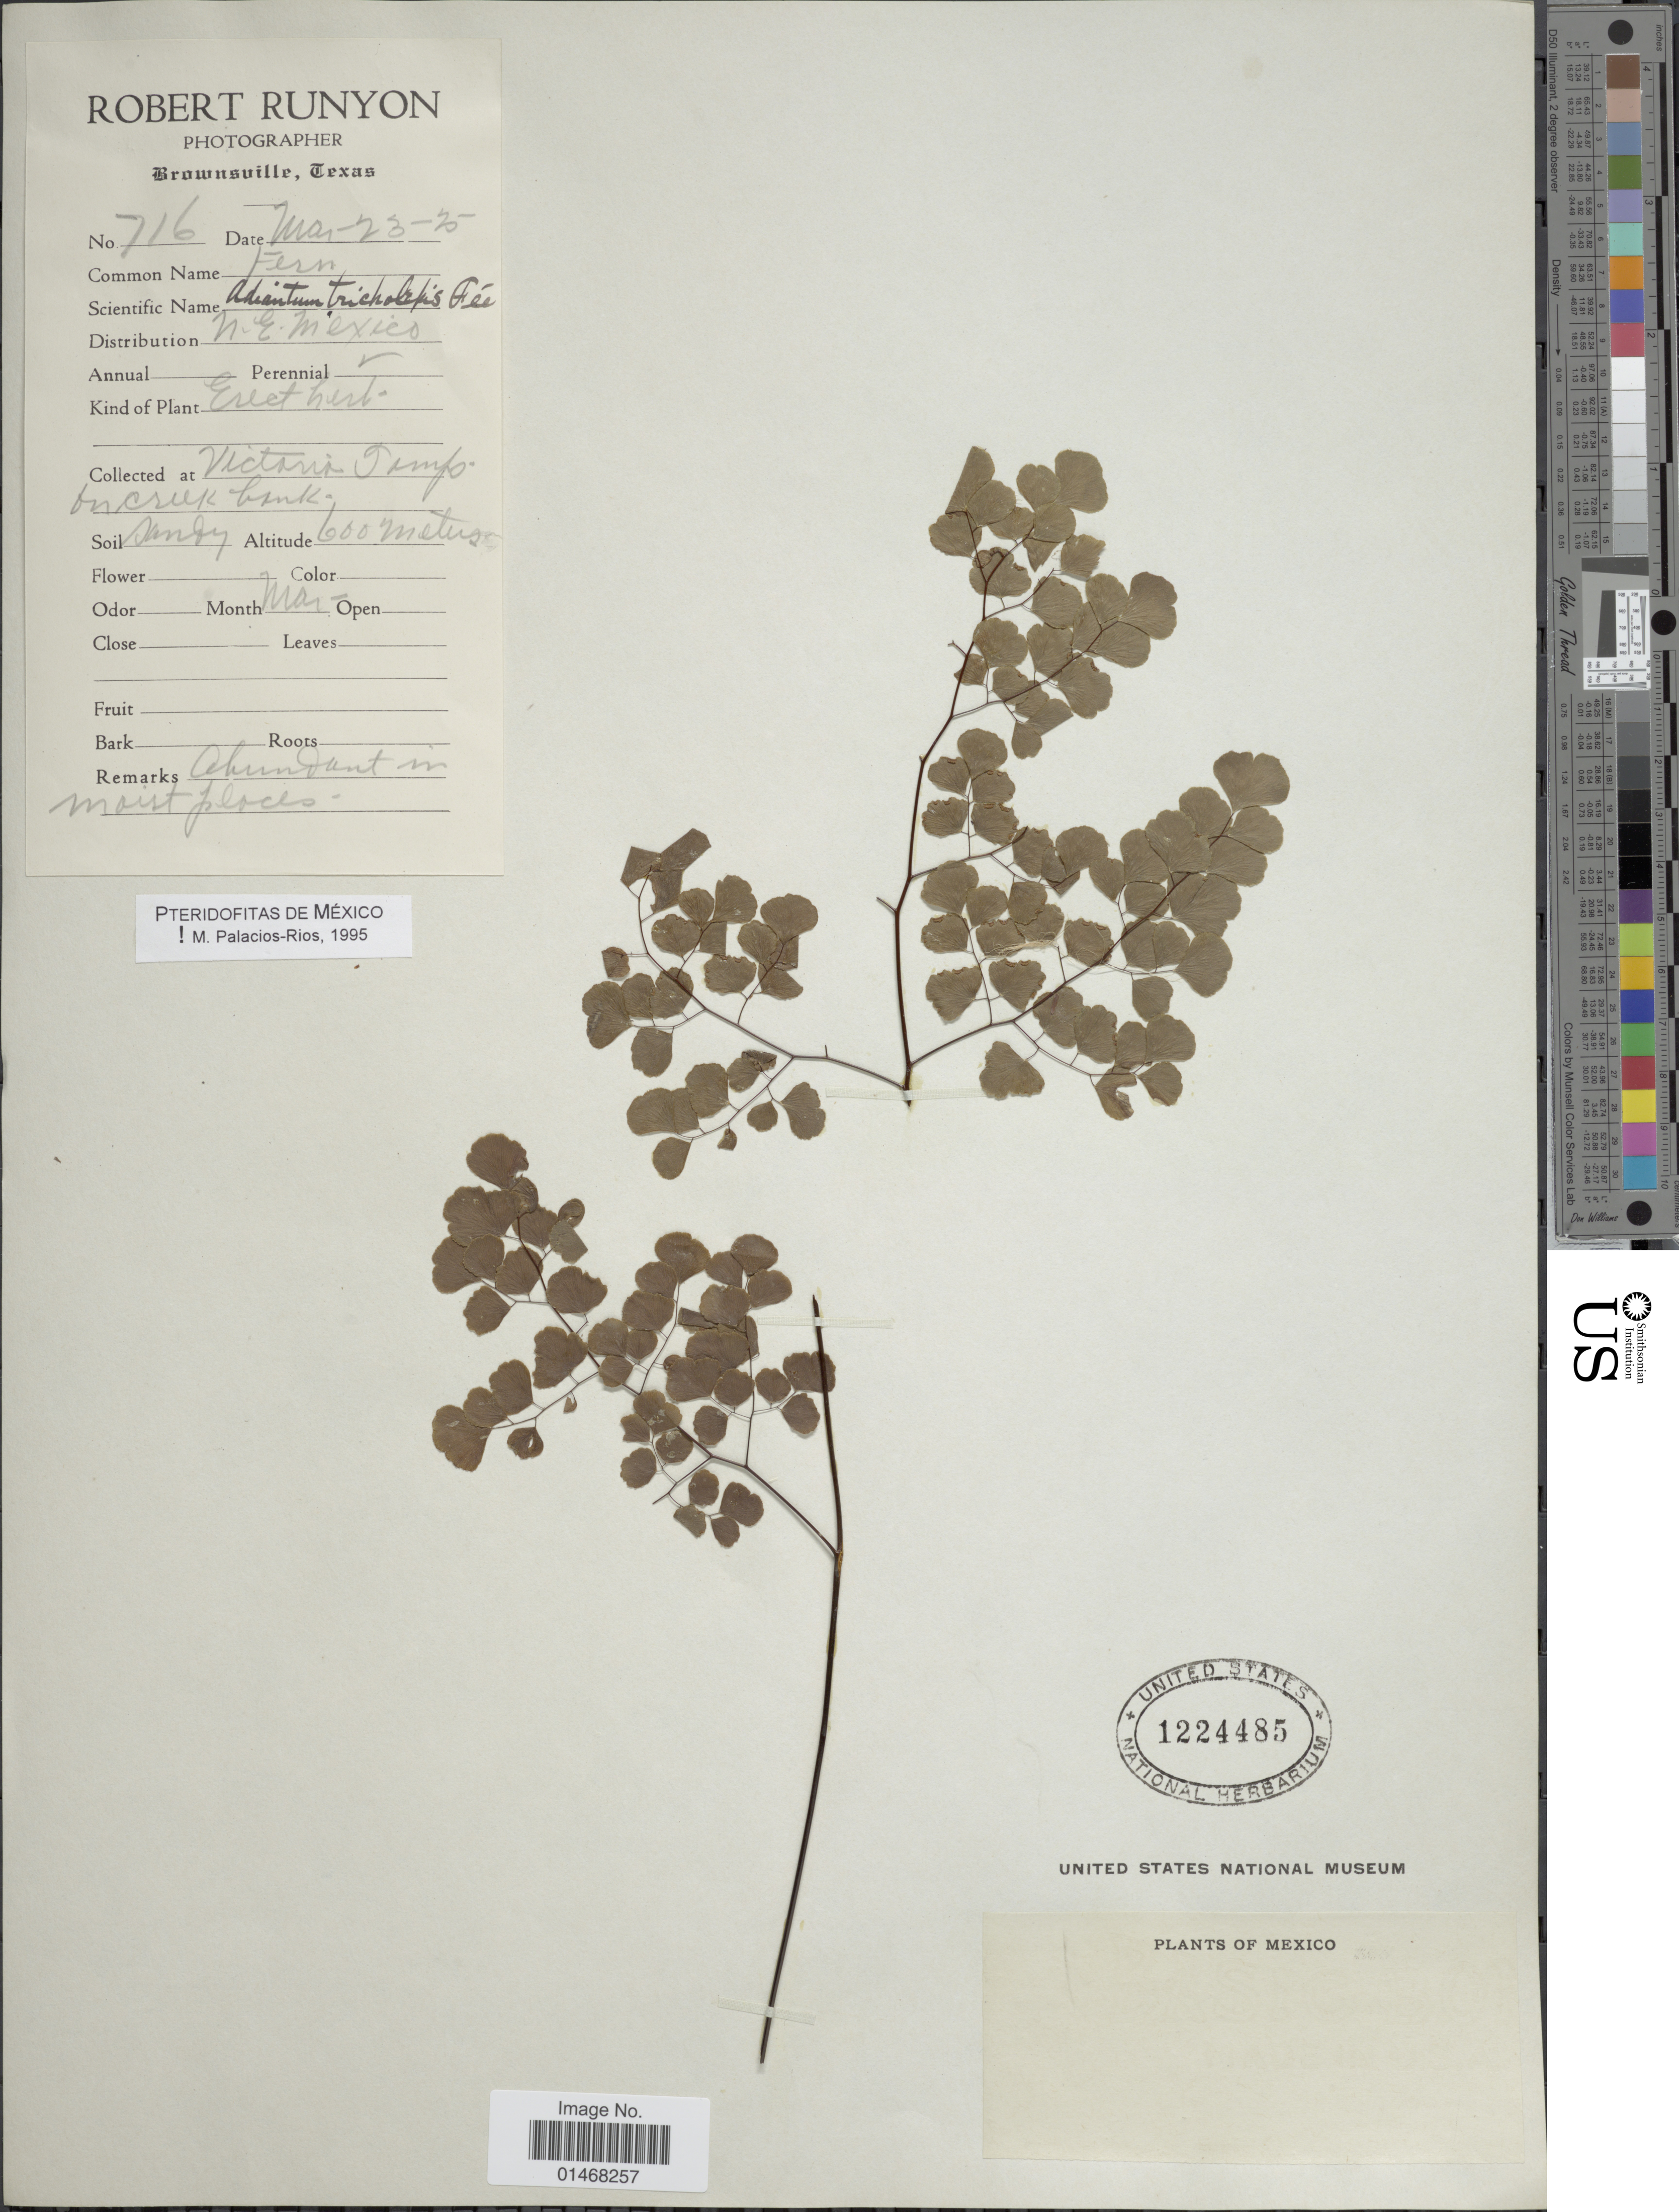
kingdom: Plantae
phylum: Tracheophyta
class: Polypodiopsida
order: Polypodiales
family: Pteridaceae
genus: Adiantum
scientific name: Adiantum tricholepis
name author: Fée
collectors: R. Runyon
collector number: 716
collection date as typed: Transcribed d/m/y: 23/3/25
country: Mexico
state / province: Tamaulipas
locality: Victoria Tamps, on creek bank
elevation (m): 600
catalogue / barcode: US 1224485